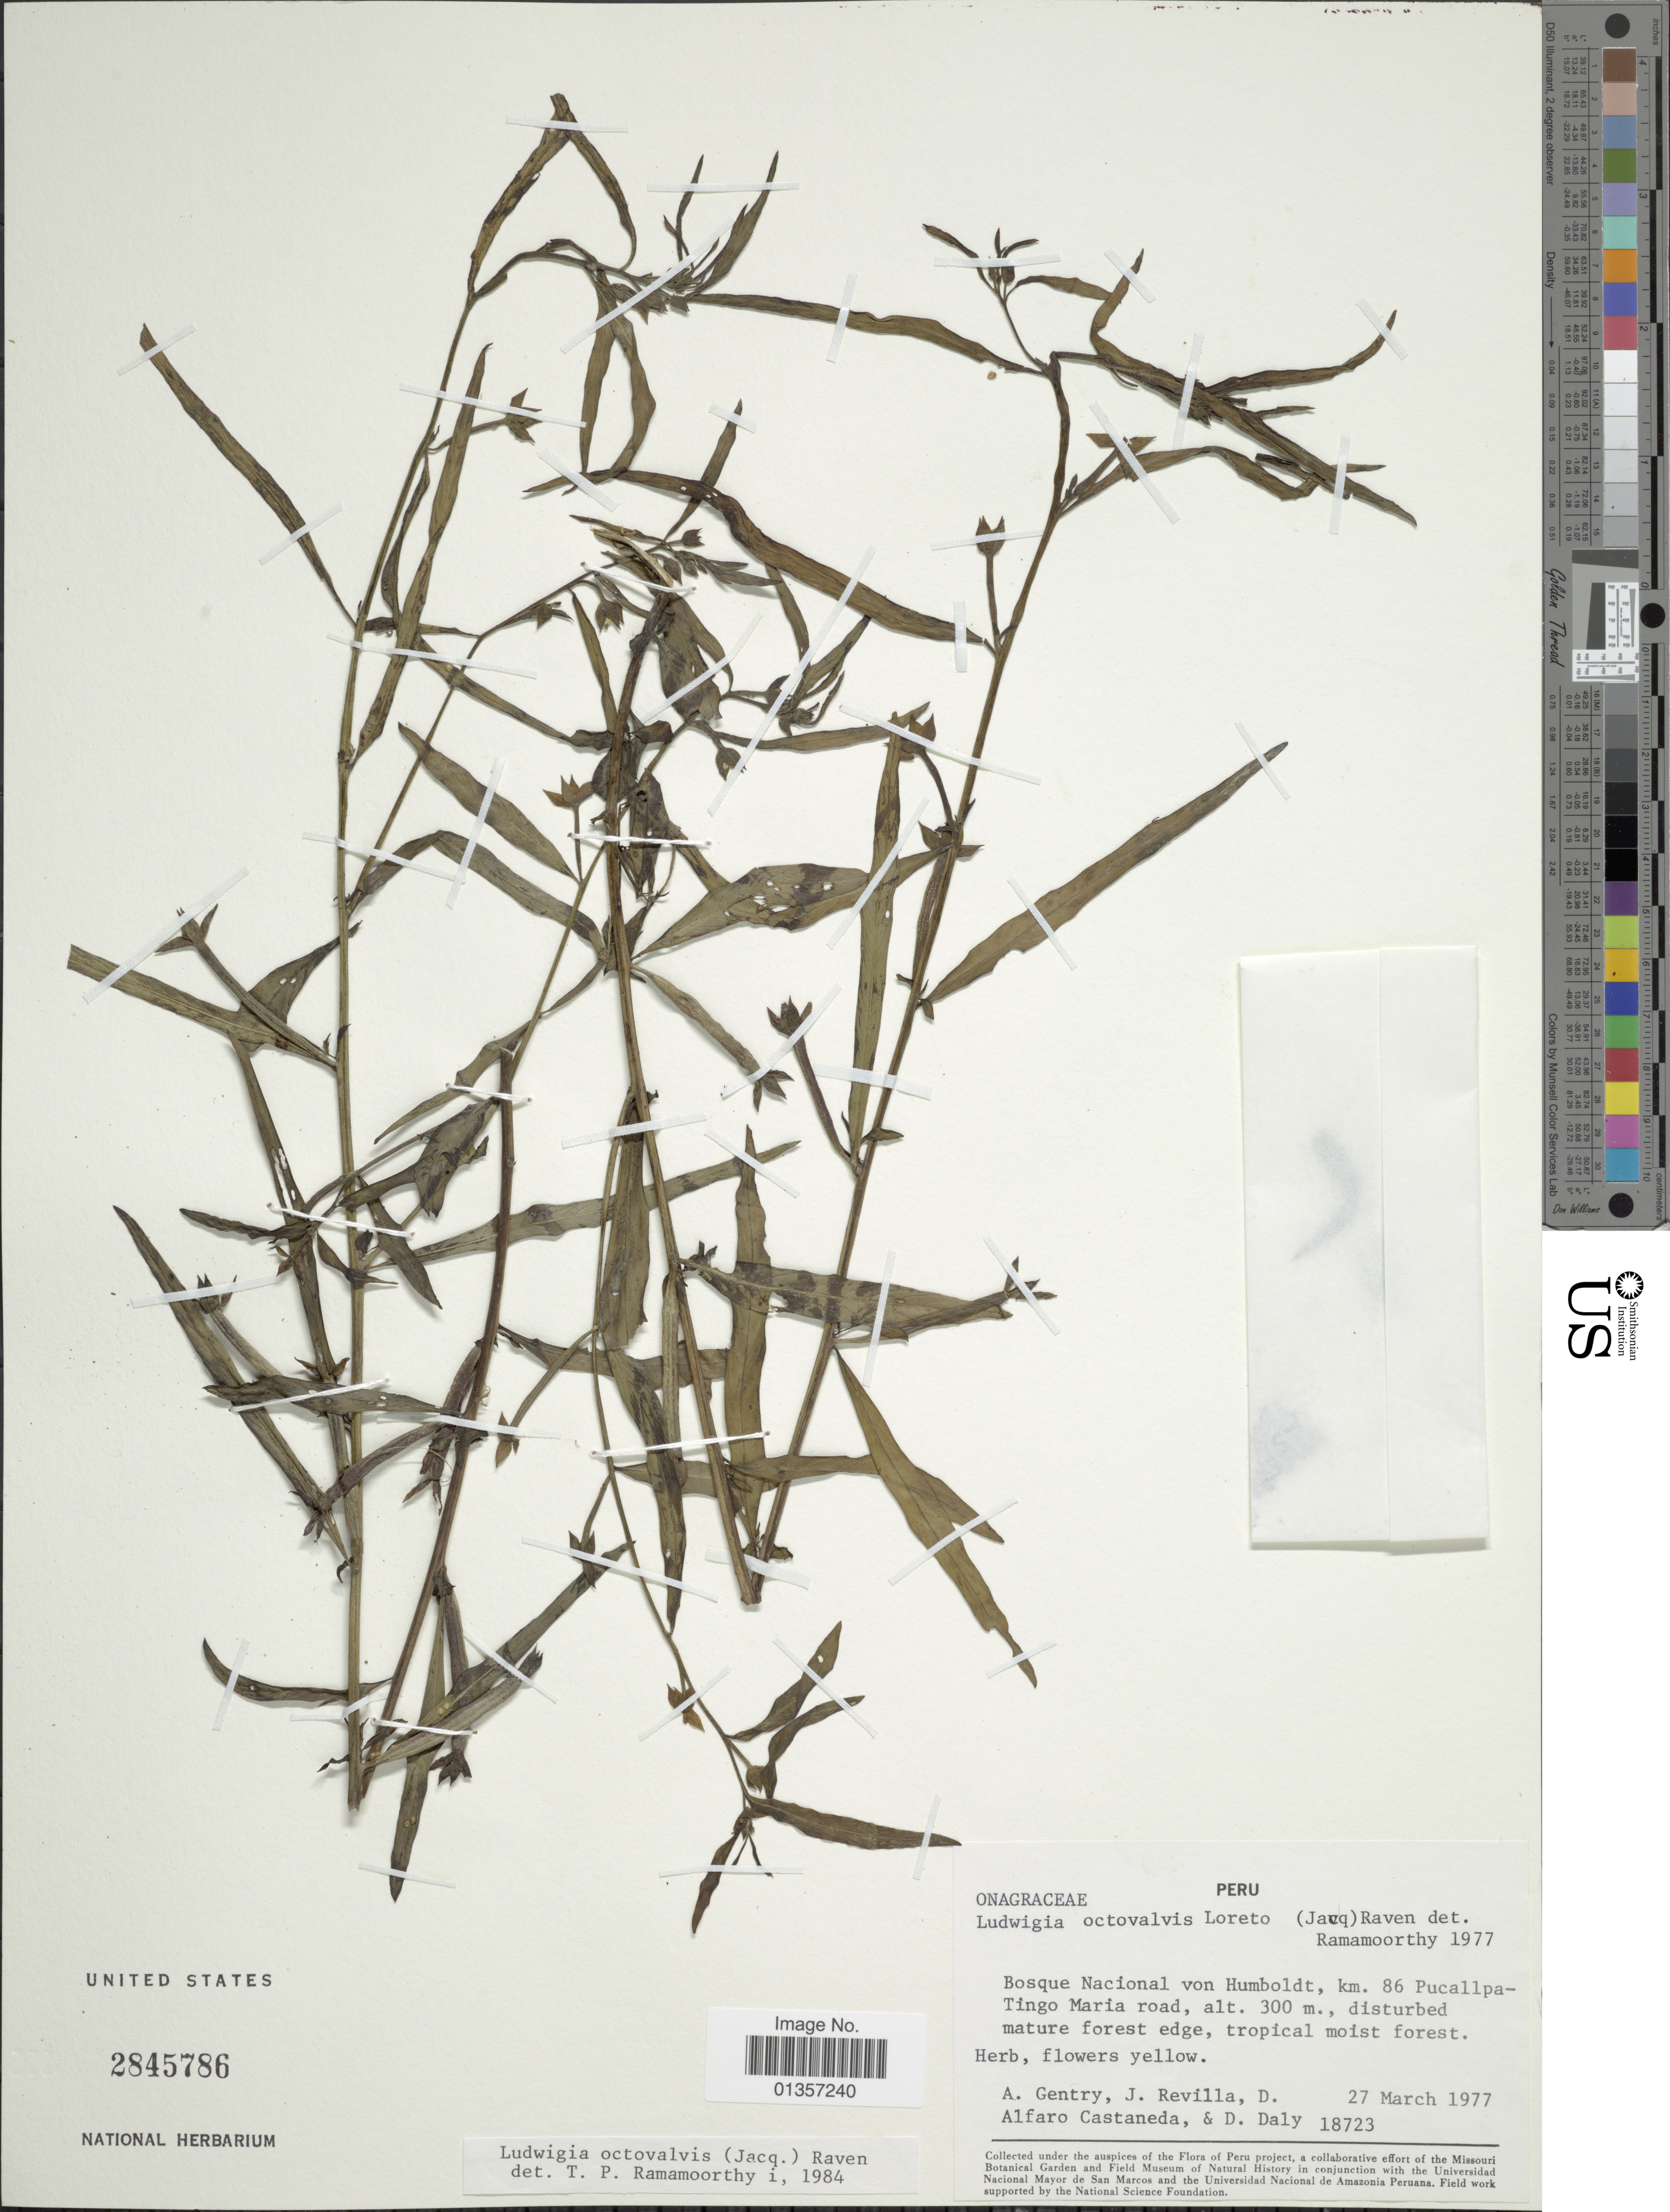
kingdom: Plantae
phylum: Tracheophyta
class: Magnoliopsida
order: Myrtales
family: Onagraceae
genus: Ludwigia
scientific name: Ludwigia octovalvis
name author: (Jacq.) P.H. Raven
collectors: A. H. Gentry, J. Revilla, D. Alfaro Castaneda & D. C. Daly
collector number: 18723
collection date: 1977-03-27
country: Peru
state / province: Loreto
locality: Bosque Nacional von Humboldt, km. 86 Pucallpa-Tingo Maria road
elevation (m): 300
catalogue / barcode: US 2845786